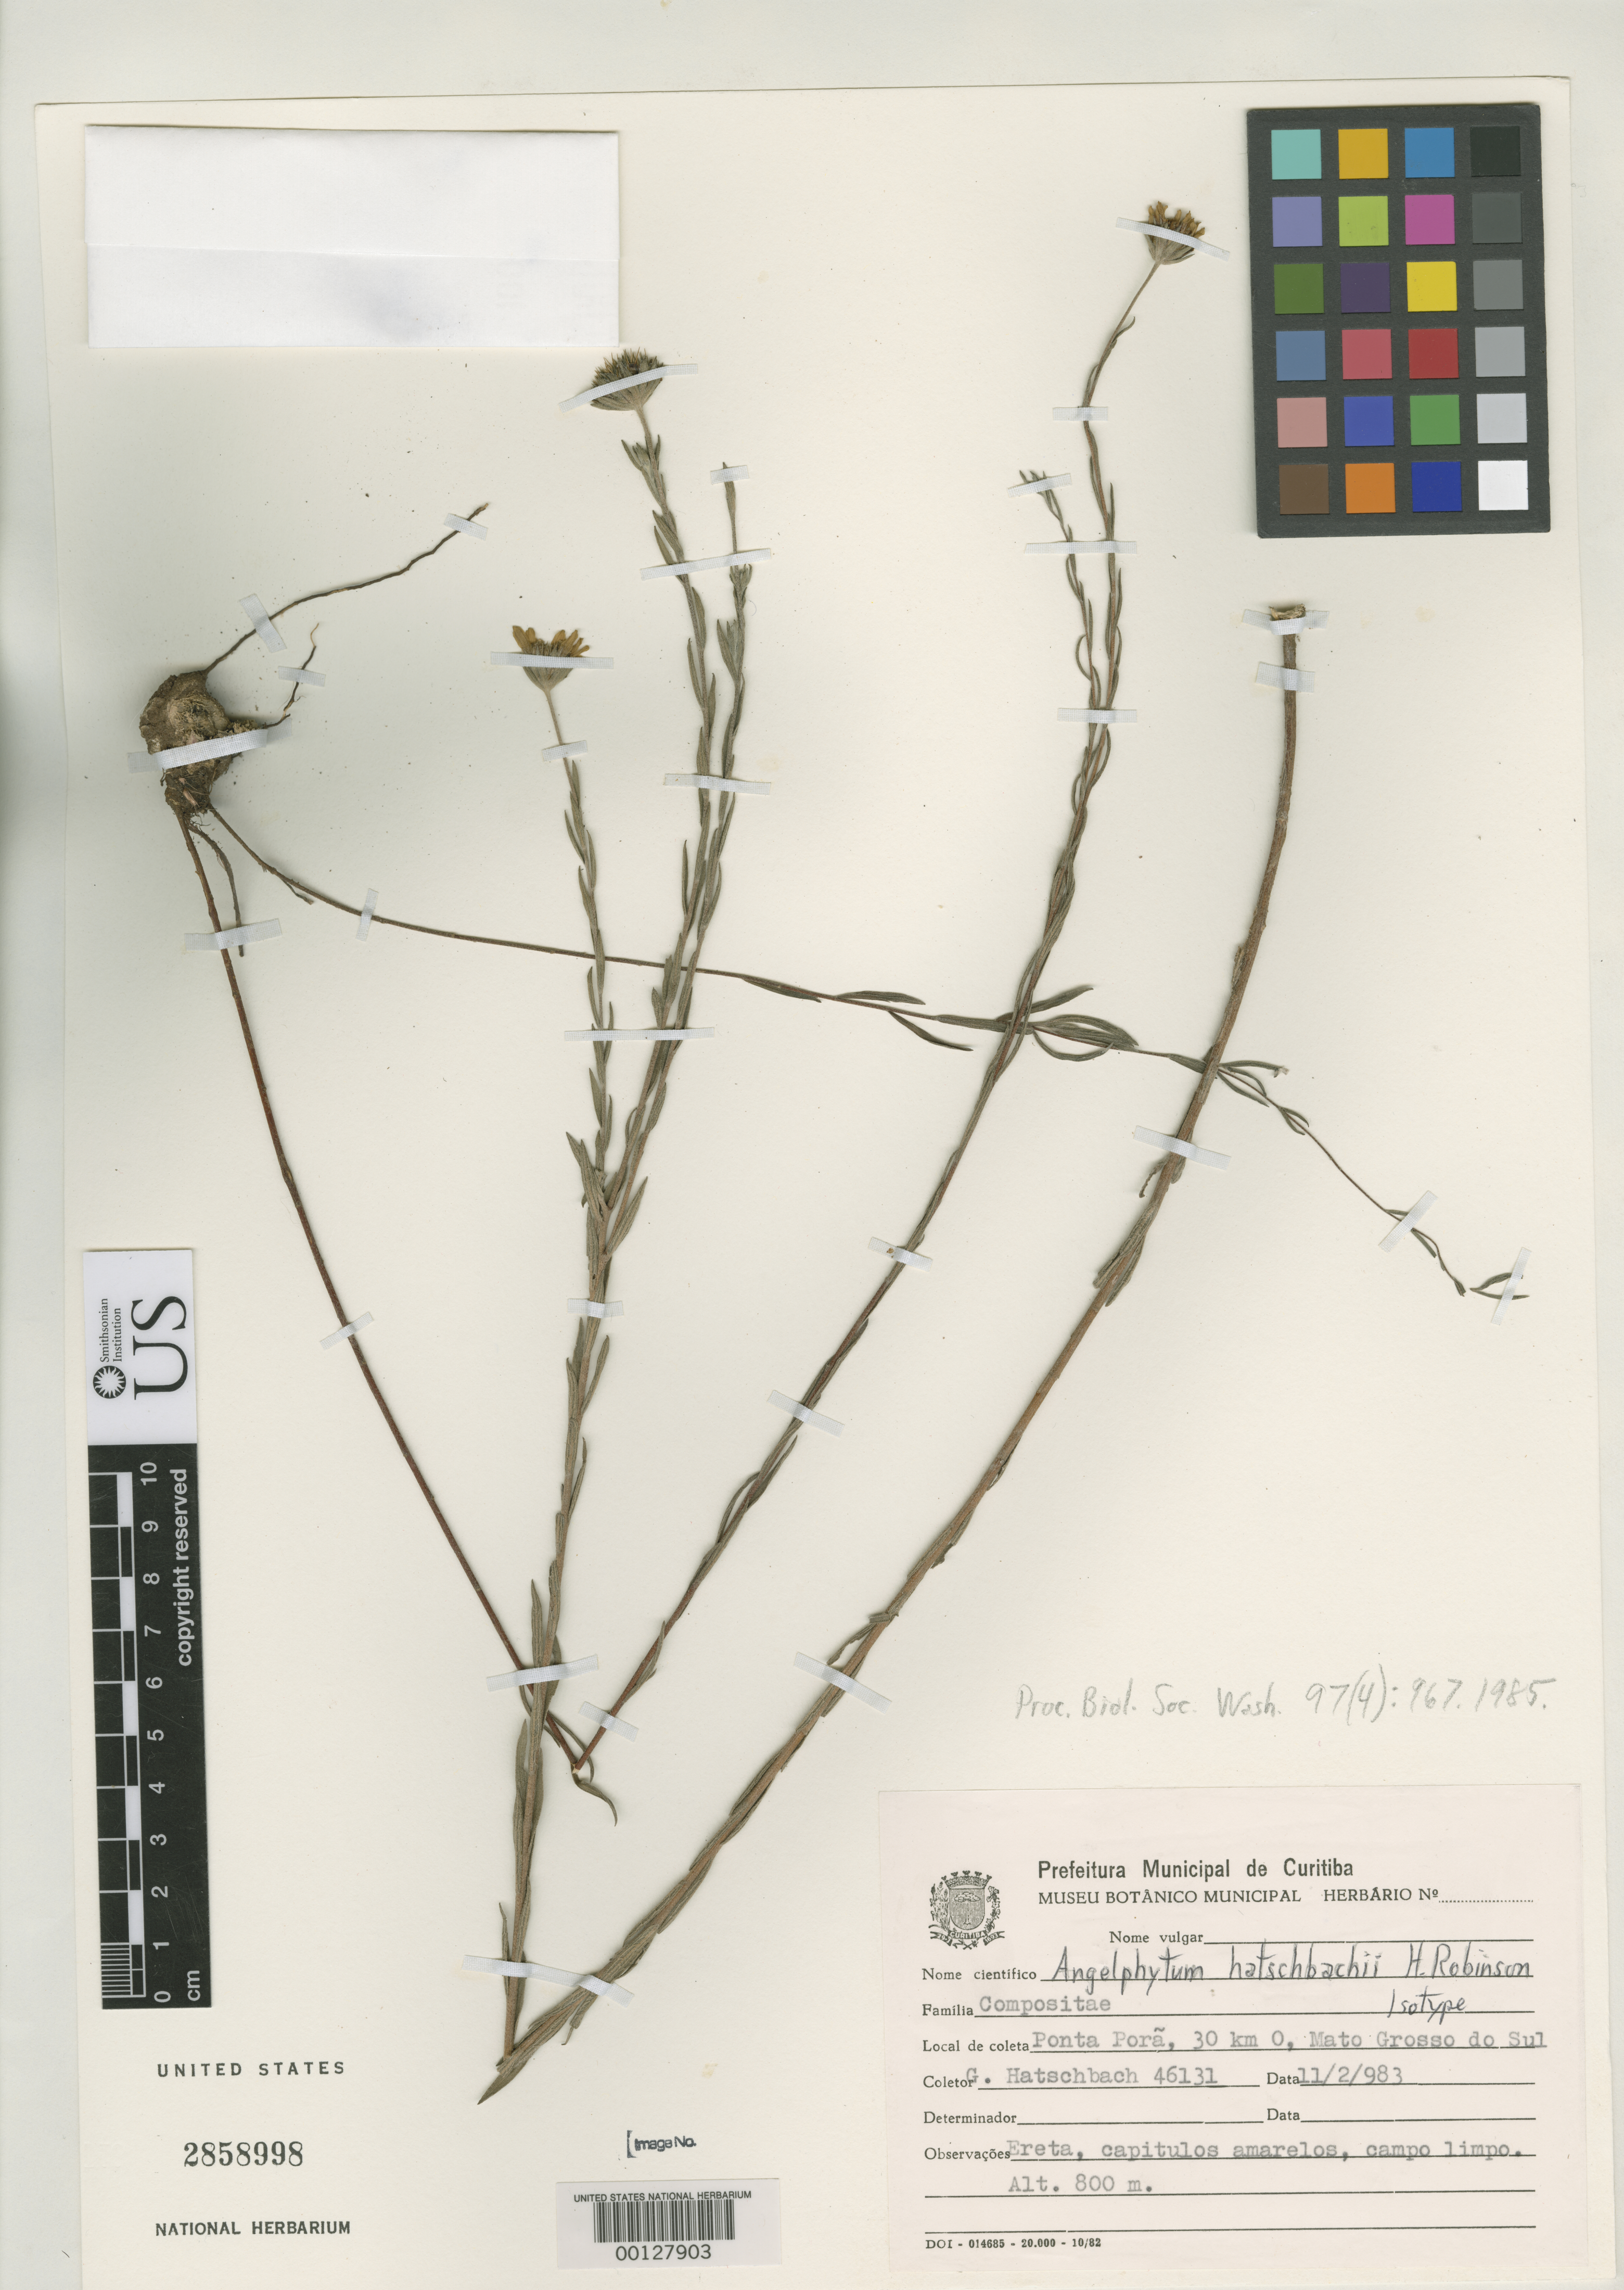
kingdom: Plantae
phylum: Tracheophyta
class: Magnoliopsida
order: Asterales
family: Asteraceae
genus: Angelphytum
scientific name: Angelphytum hatschbachii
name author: H. Rob.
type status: Isotype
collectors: G. Hatschbach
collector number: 46131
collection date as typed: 11 Feb 1983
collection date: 1983-02-11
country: Brazil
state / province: Mato Grosso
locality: Mato Grosso do Sul, Ponta Pora, 30 km.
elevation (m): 800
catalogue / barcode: US 2858998